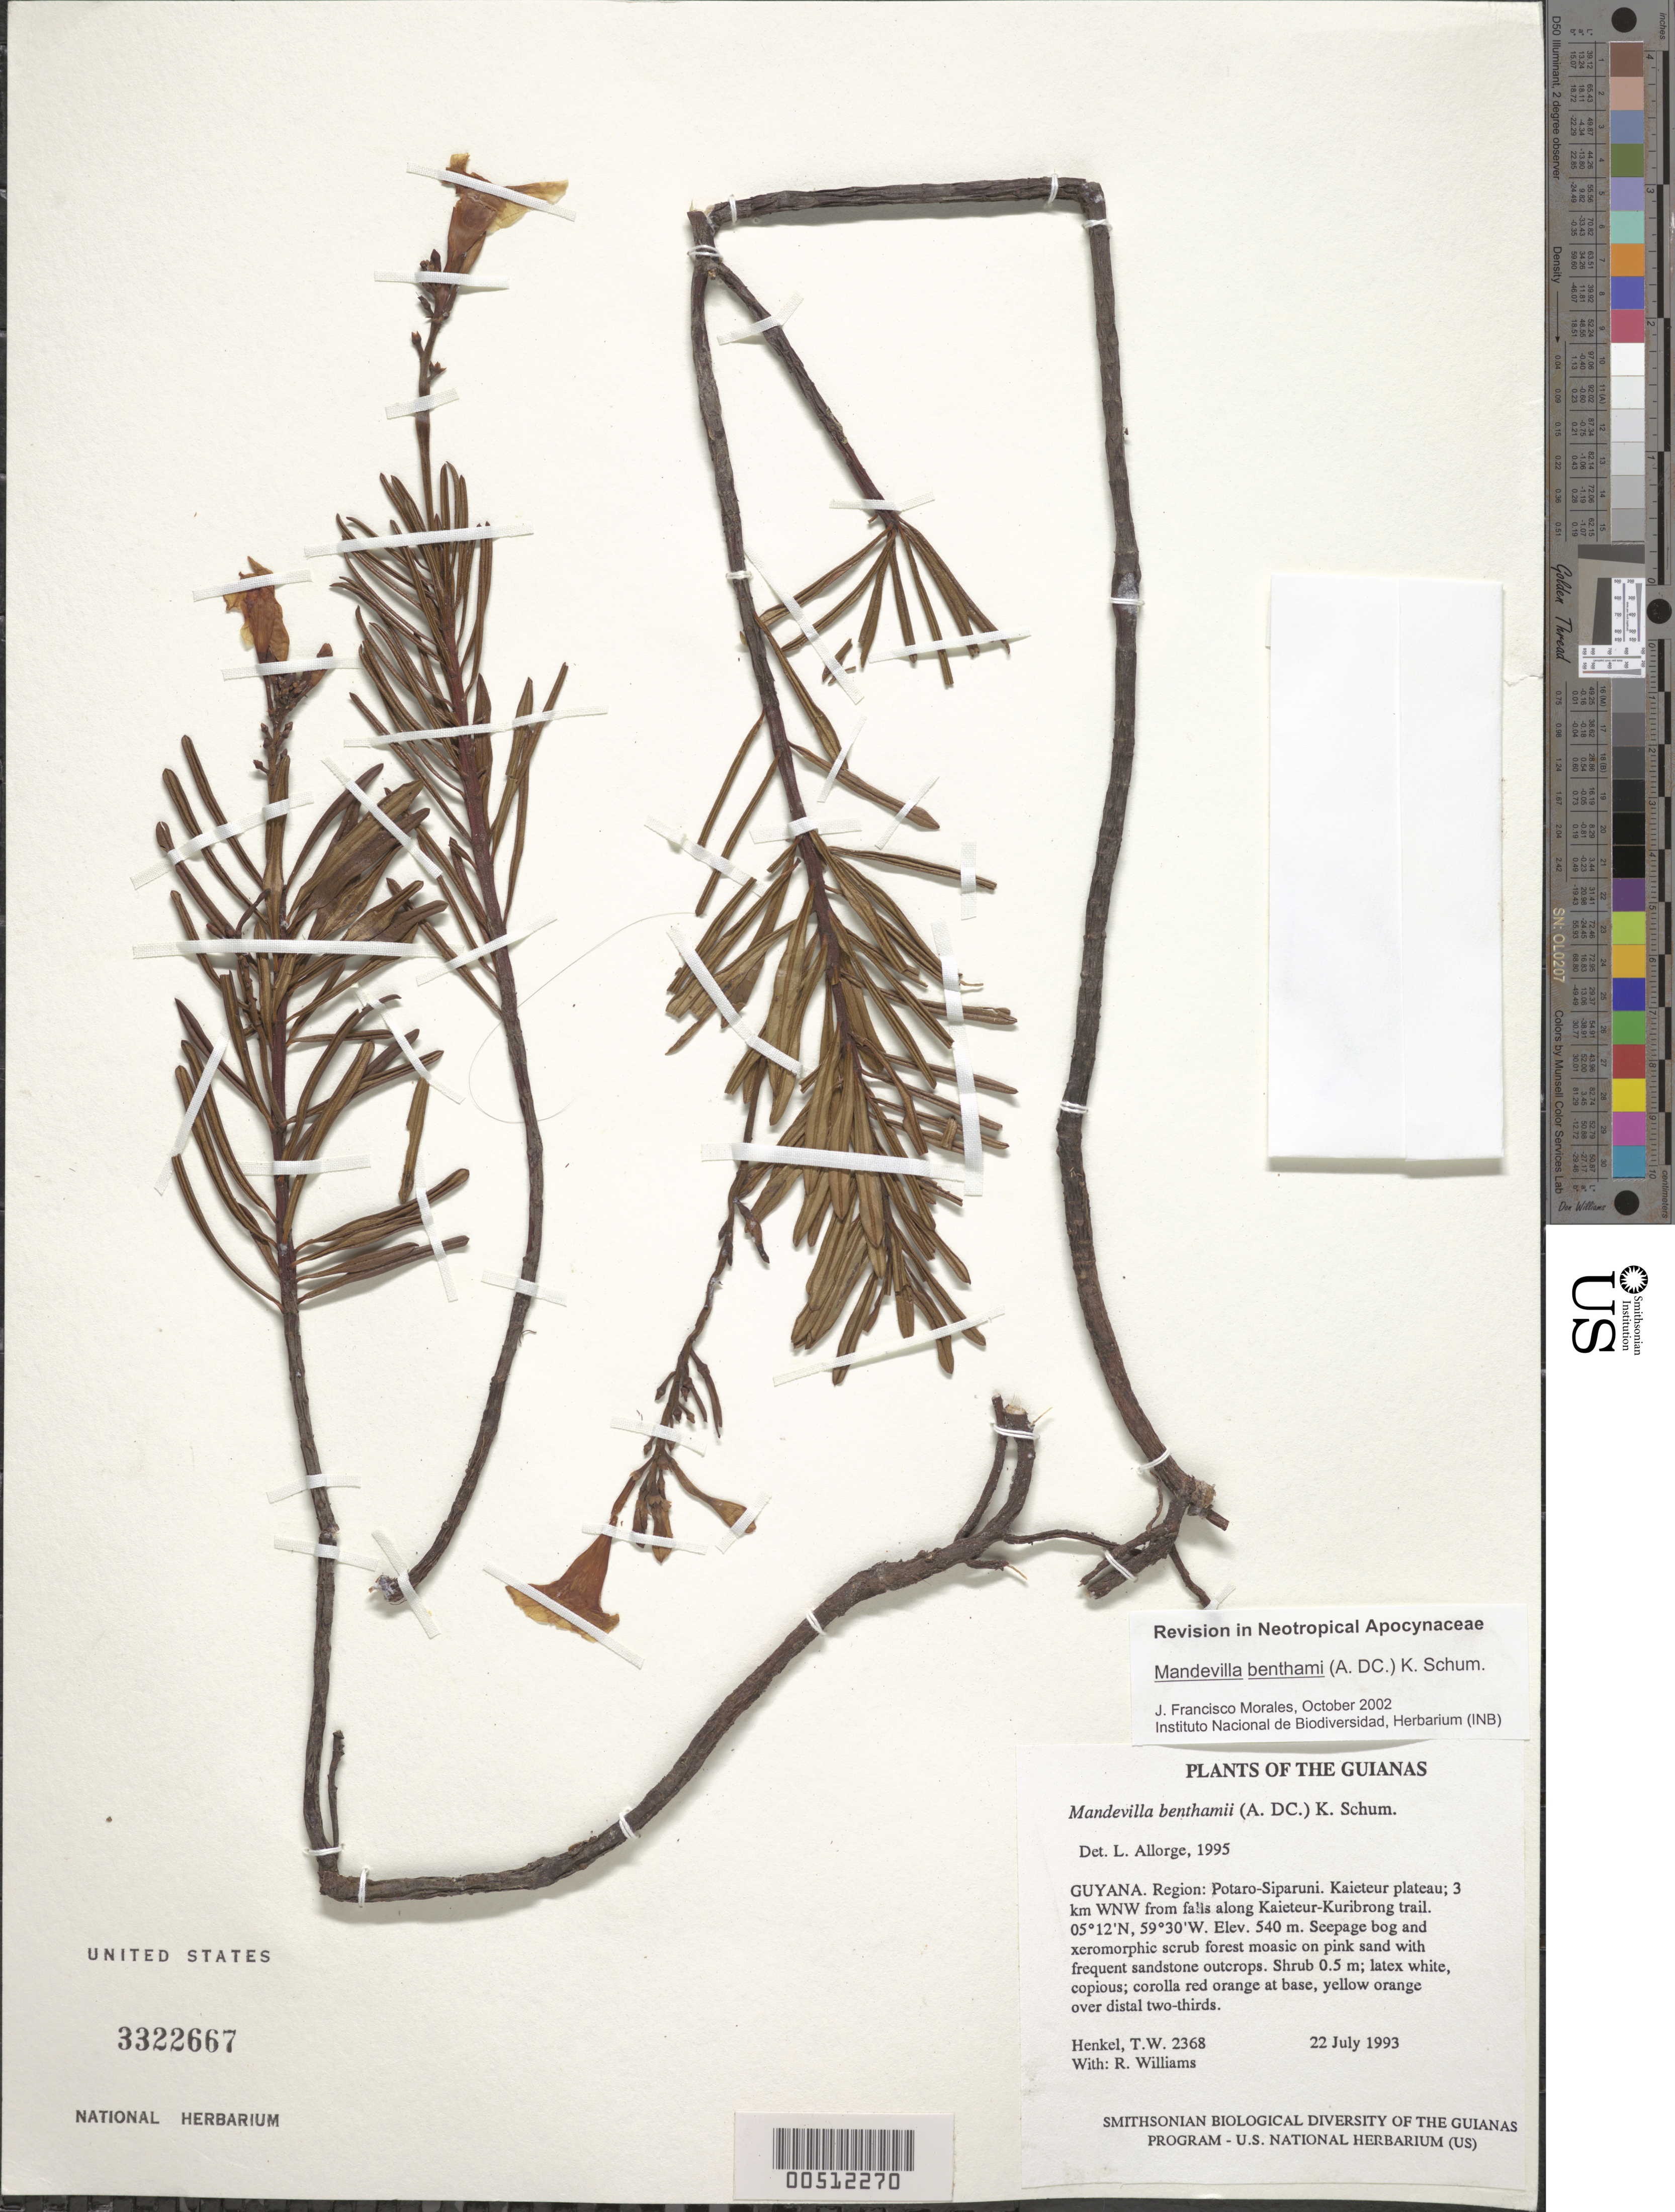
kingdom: Plantae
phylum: Tracheophyta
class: Magnoliopsida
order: Gentianales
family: Apocynaceae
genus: Mandevilla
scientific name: Mandevilla benthamii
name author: (A. DC.) K. Schum.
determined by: Morales, J. F.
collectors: T. Henkel & R. Williams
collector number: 2368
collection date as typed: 22 July 1993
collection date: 1993-07-22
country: Guyana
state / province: Potaro-Siparuni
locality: Kaieteur plateau; 3 km WNW from falls along Kaieteur-Kuribrong trail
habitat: Seepage bog and xeromorphic scrub forest moasic on pink sand with frequent sandstone outcrops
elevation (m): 540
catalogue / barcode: US 3322667